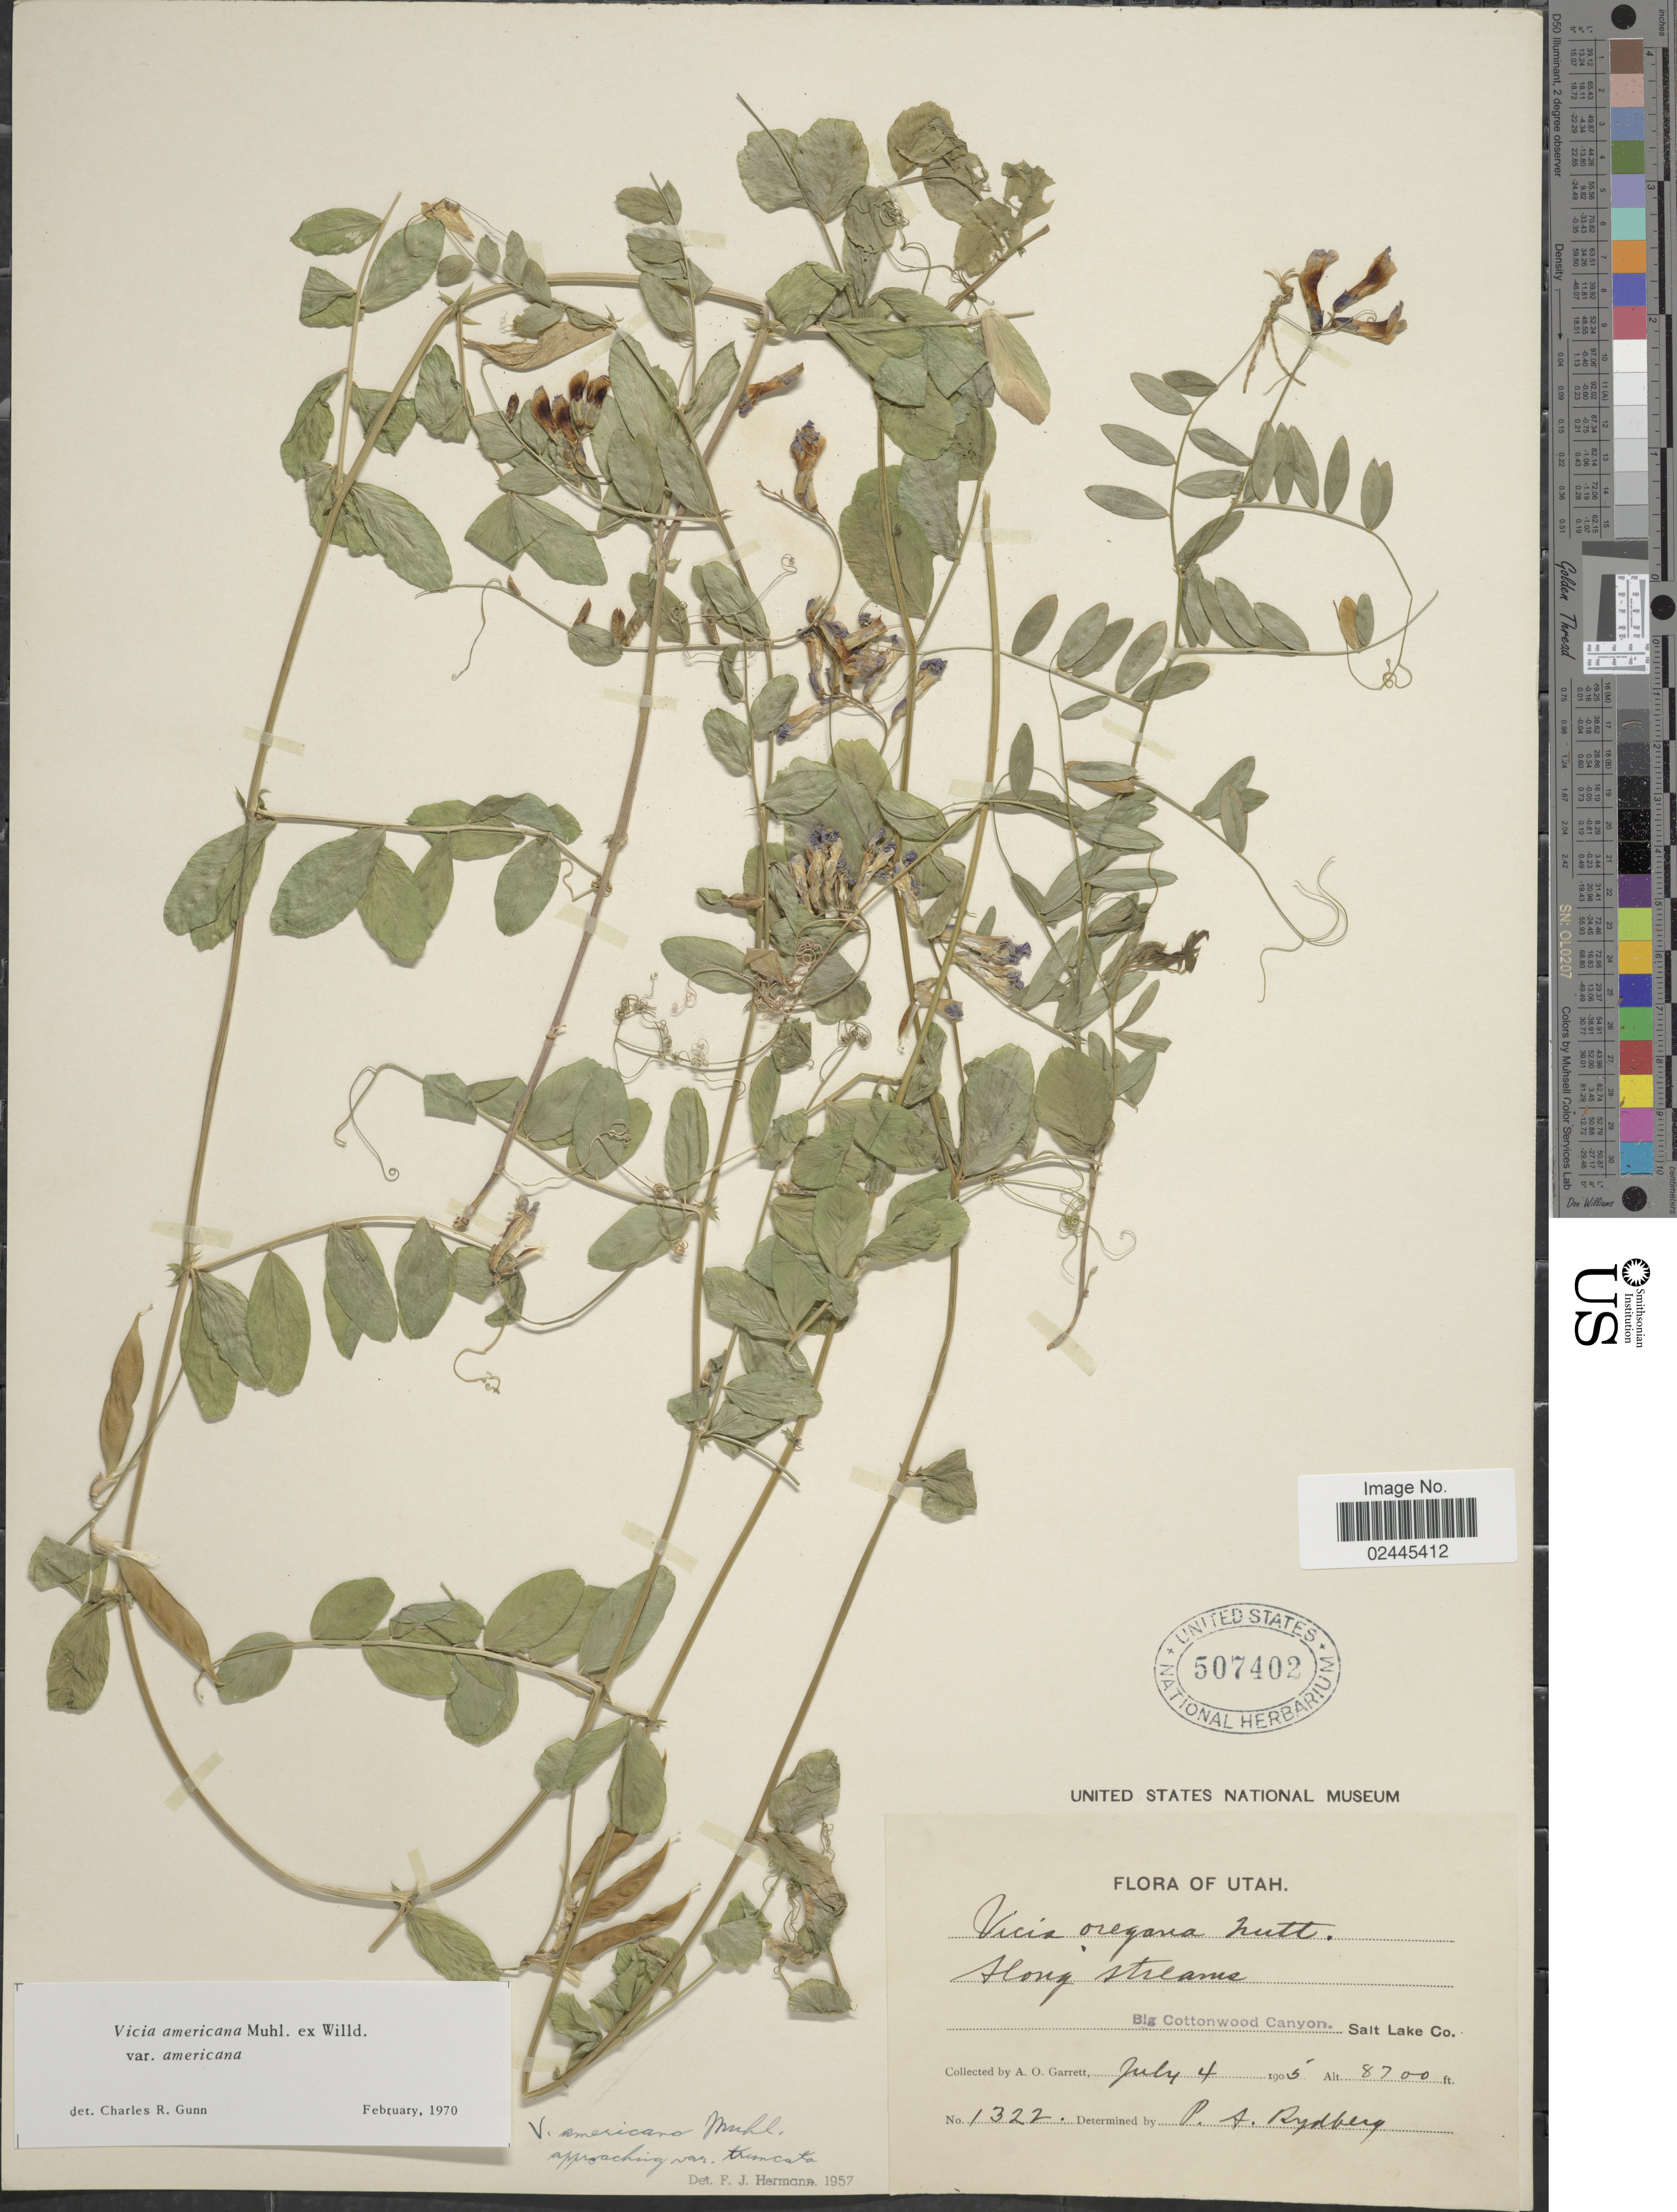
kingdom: Plantae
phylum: Tracheophyta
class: Magnoliopsida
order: Fabales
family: Fabaceae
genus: Vicia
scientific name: Vicia americana var. americana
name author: Muhl. ex Willd.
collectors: A. O. Garrett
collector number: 1322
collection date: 1905-07-04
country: United States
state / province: Utah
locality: Along streams. Big Cottonwood Canyon, Salt Lake Co.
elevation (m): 2652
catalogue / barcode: US 507402